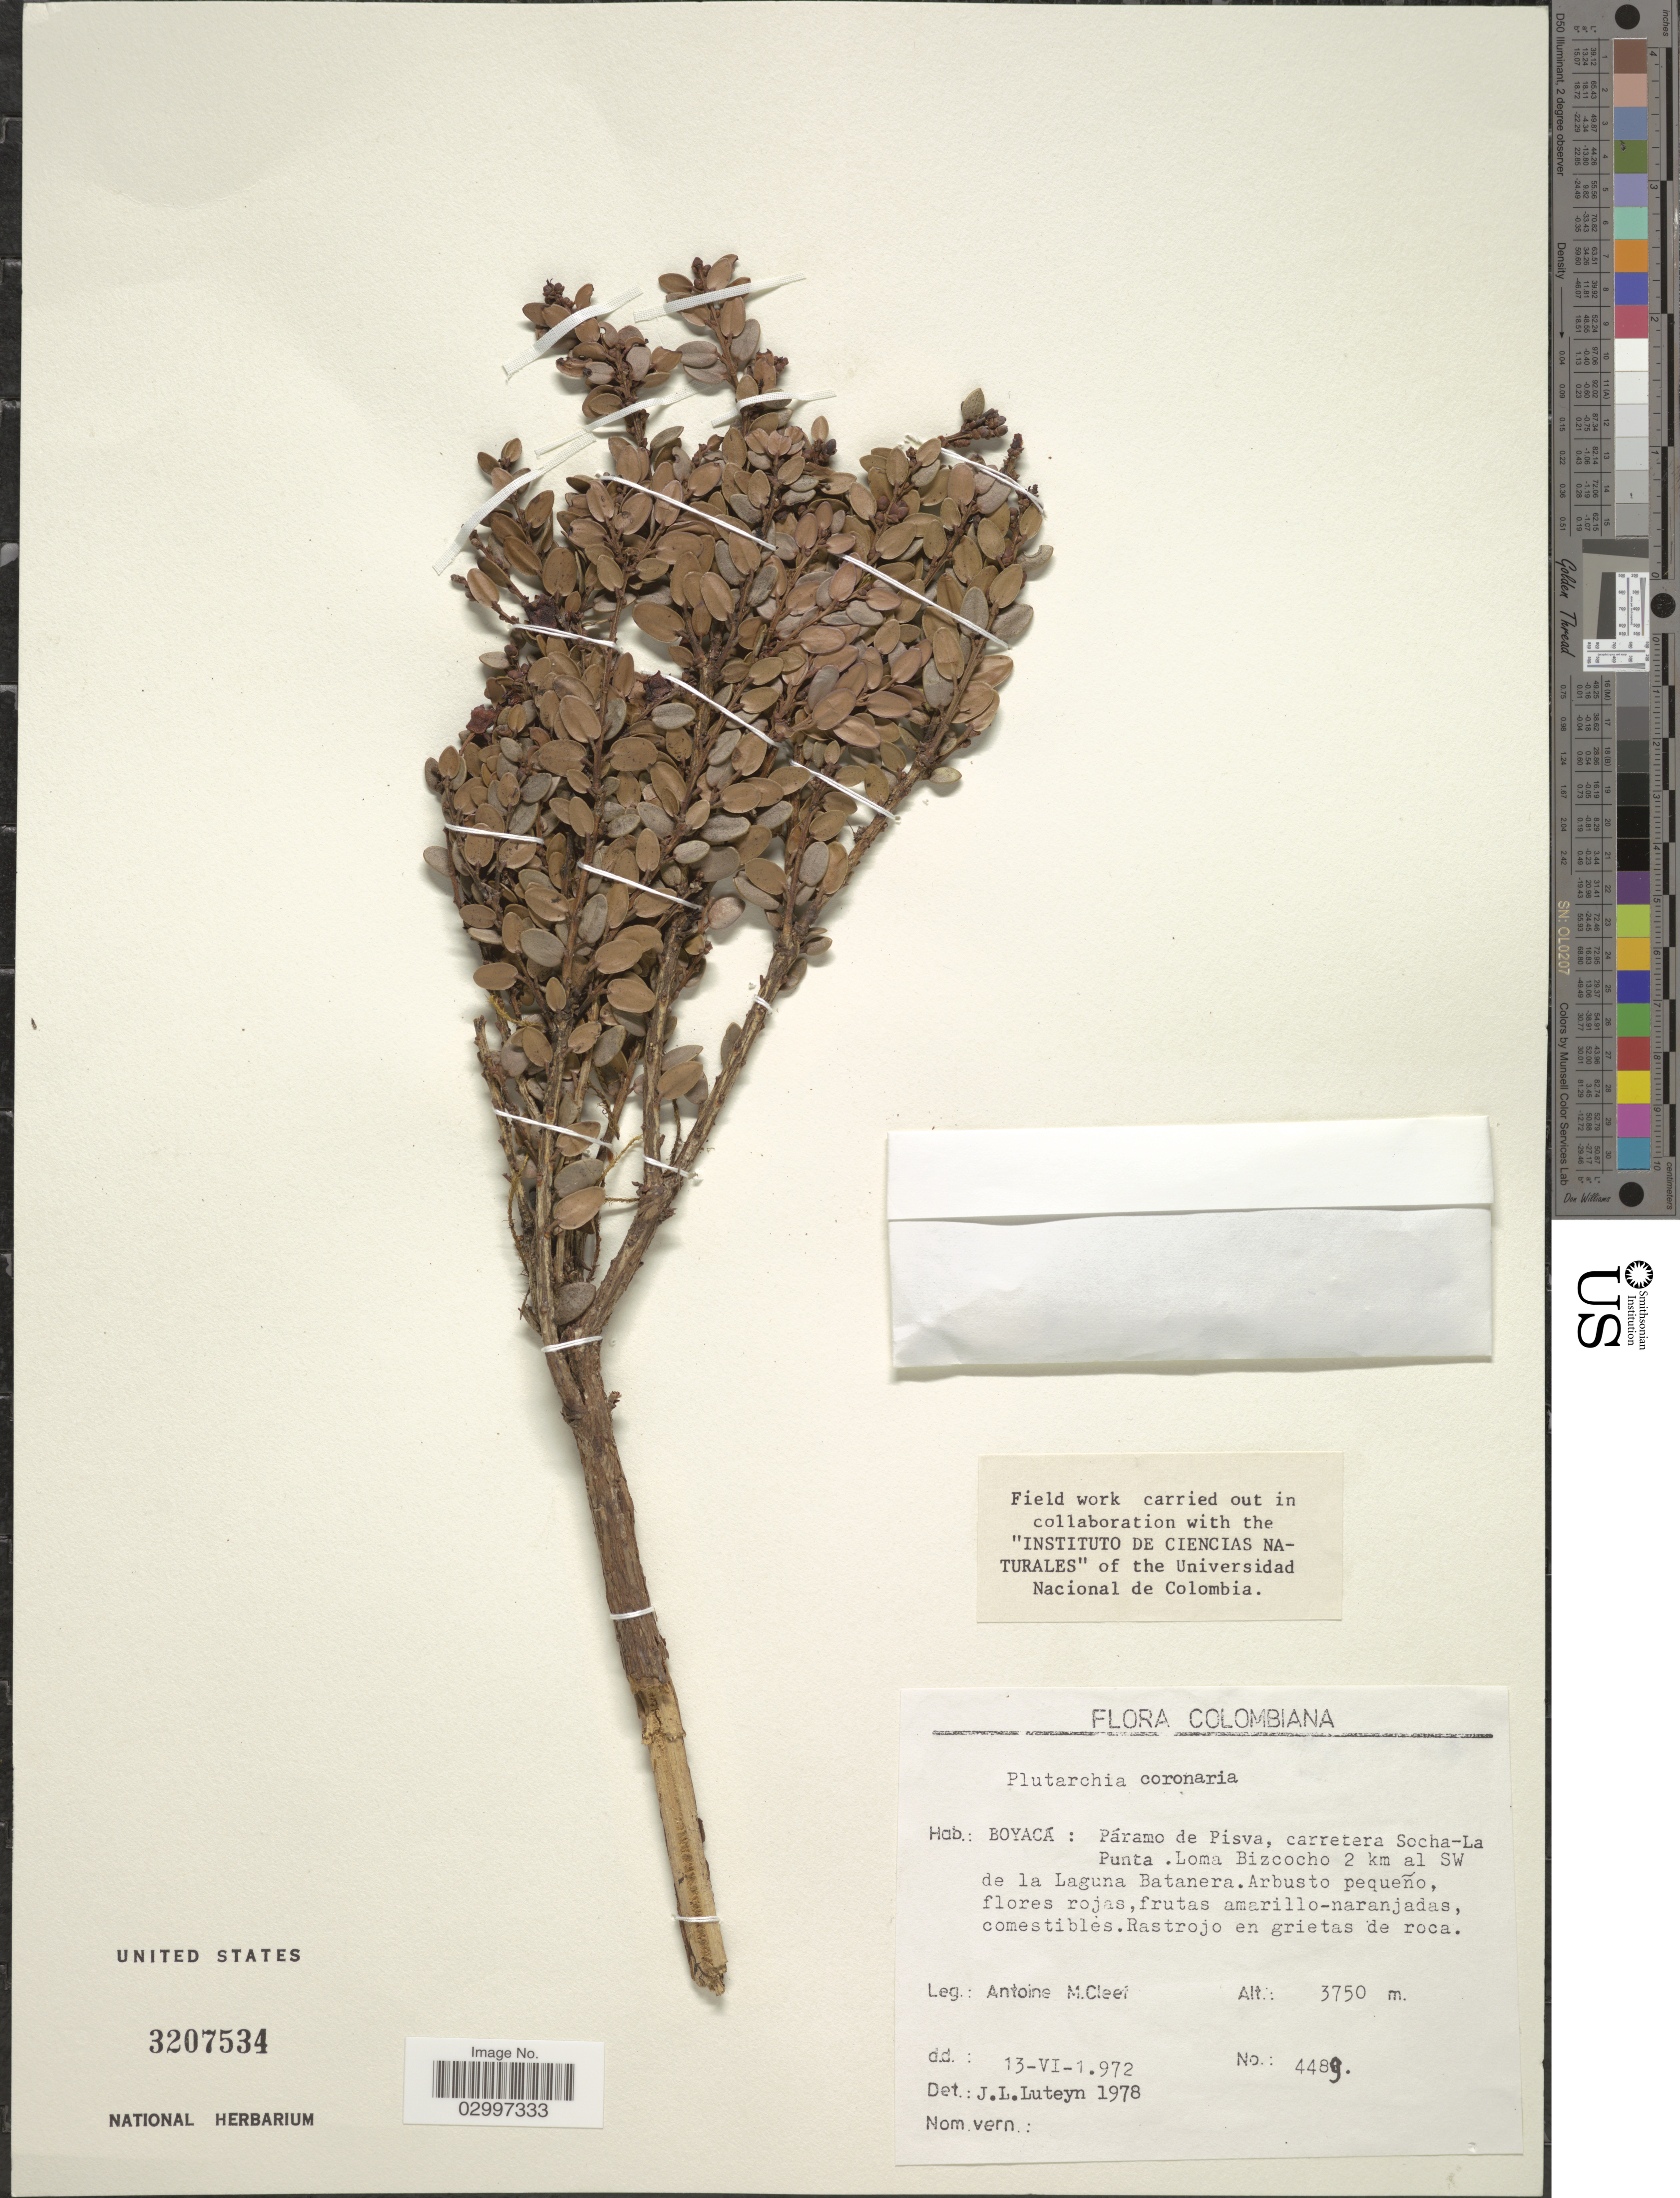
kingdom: Plantae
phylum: Tracheophyta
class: Magnoliopsida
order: Ericales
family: Ericaceae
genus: Plutarchia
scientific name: Plutarchia coronaria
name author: (Linden) A.C. Sm.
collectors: A. M. Cleef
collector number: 4489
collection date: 1972-06-13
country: Colombia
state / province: Boyacá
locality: Páramo de Pisva, carretera Socha-La Punta, Loma Bizcocho 2 km al SW de la Laguna Batanera.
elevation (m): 3750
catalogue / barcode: US 3207534